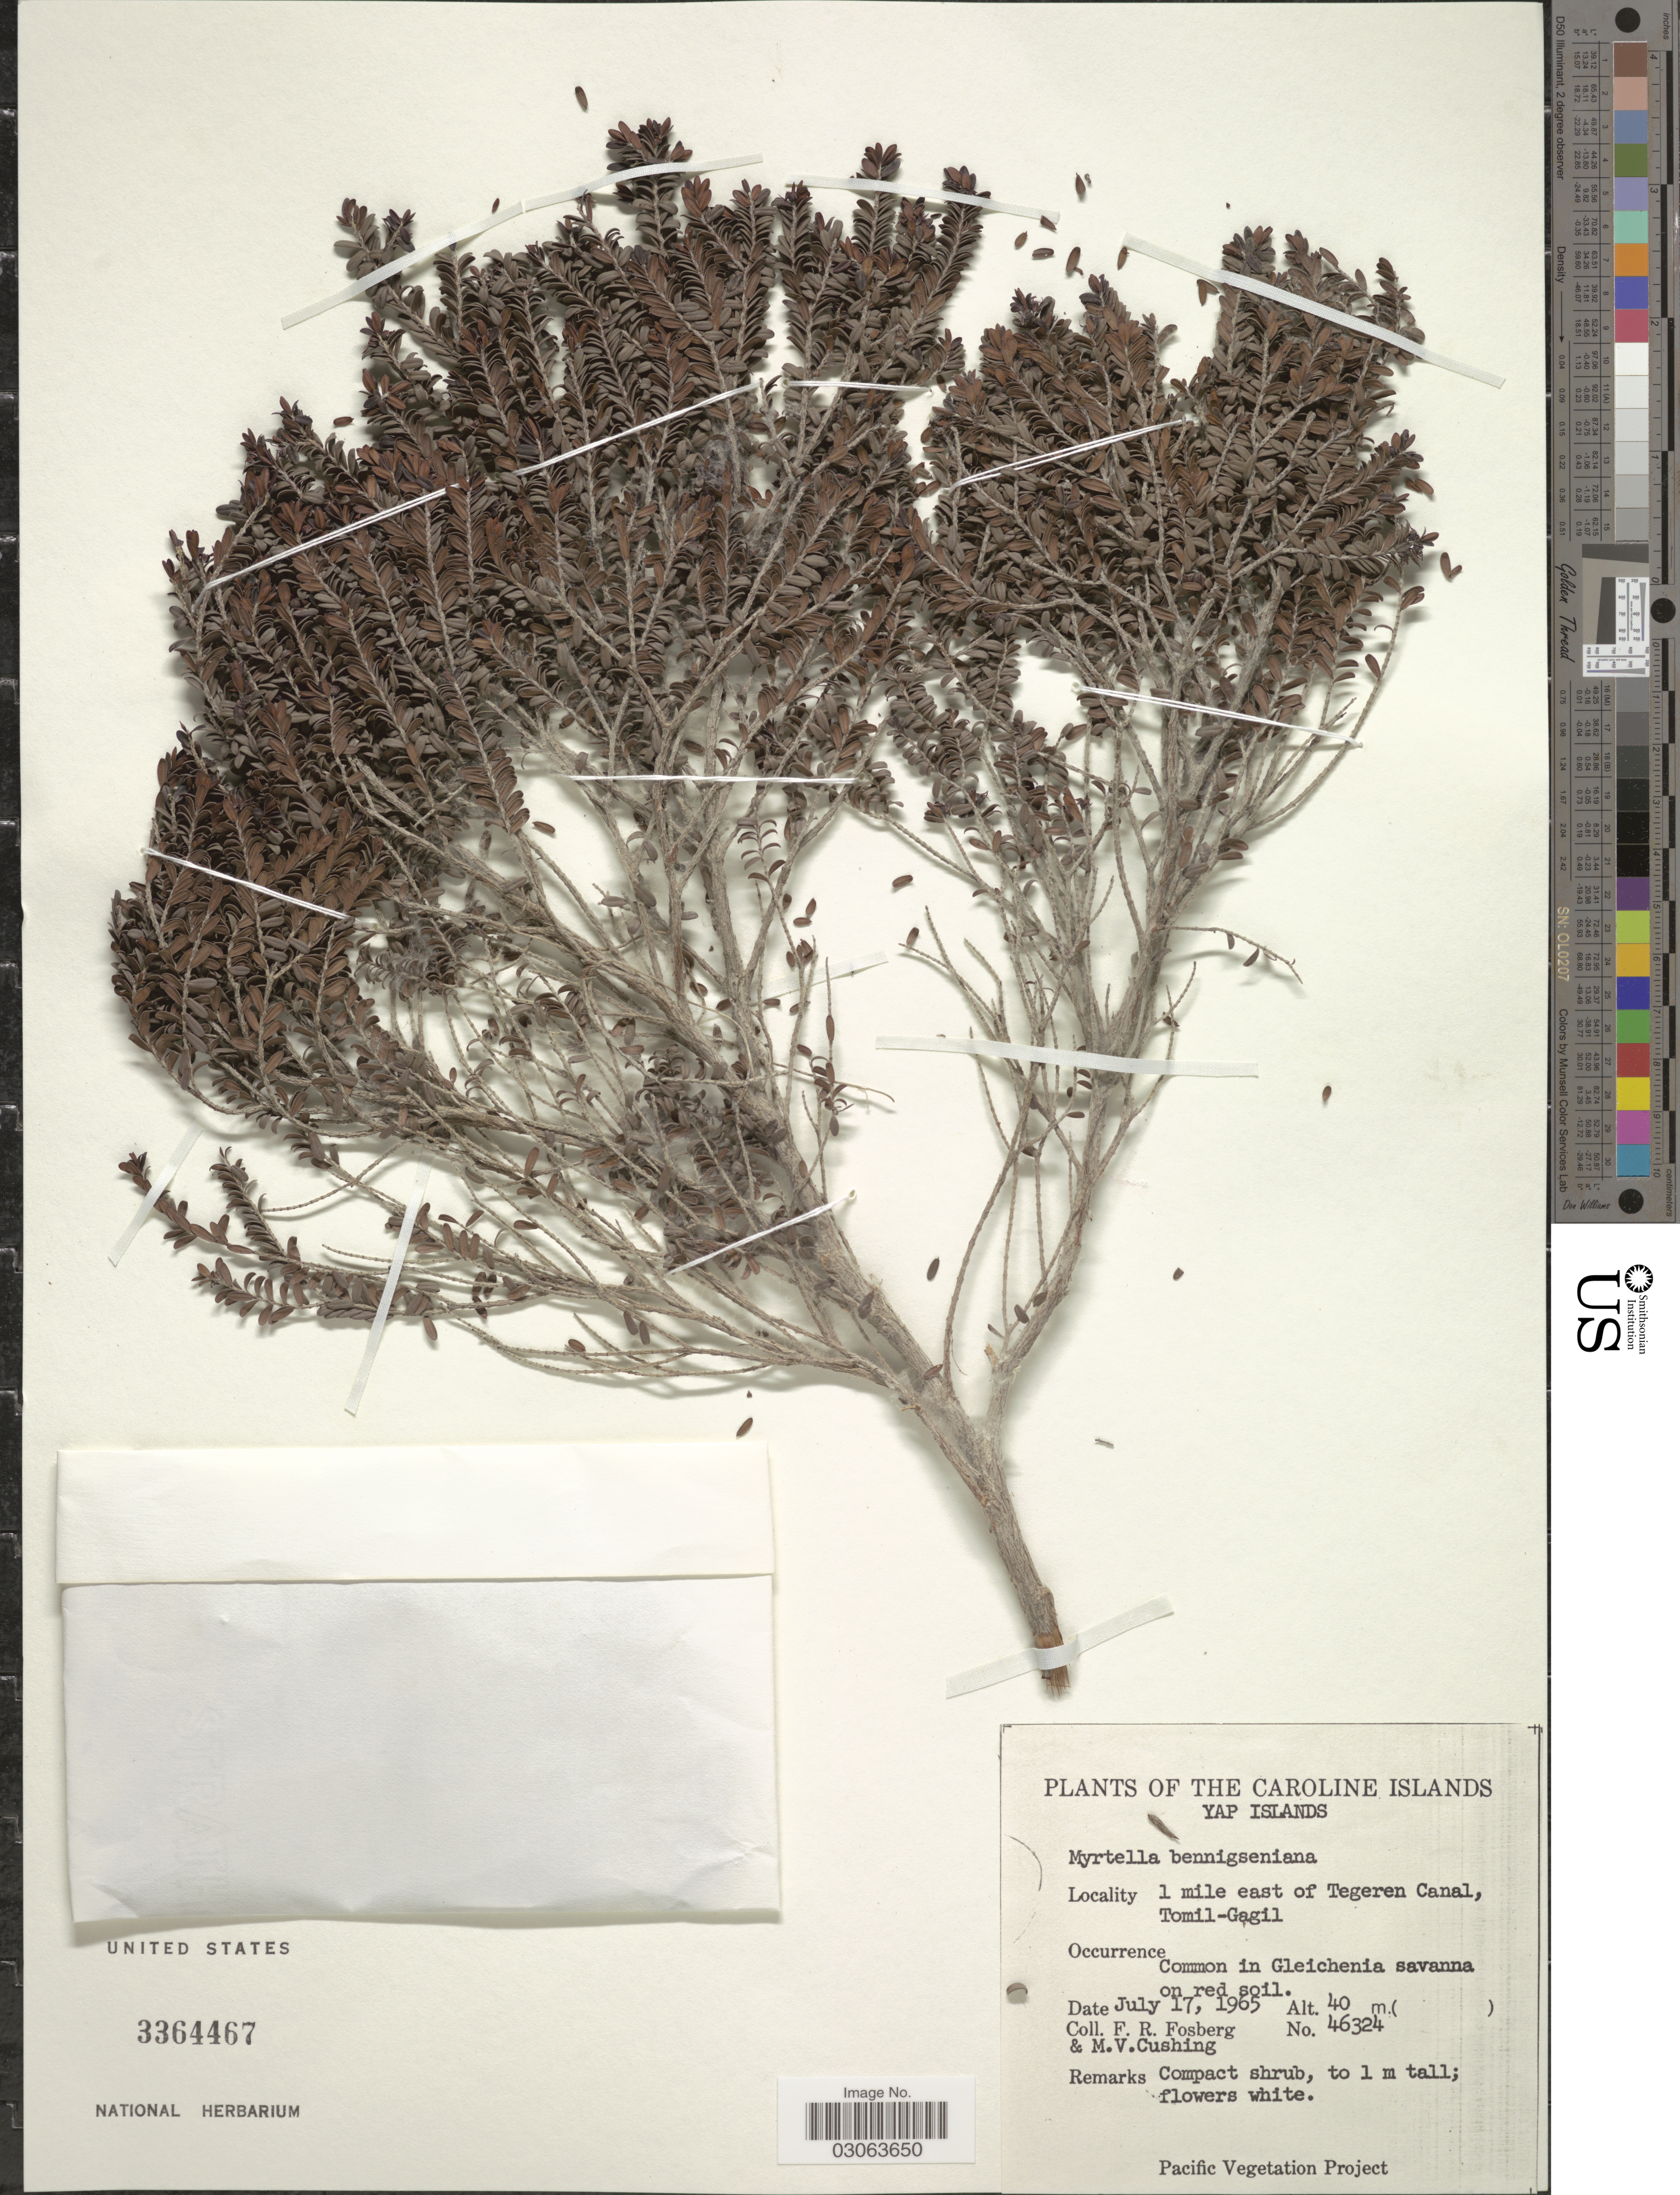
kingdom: Plantae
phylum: Tracheophyta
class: Magnoliopsida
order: Myrtales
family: Myrtaceae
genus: Myrtella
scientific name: Myrtella bennigseniana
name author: (Volkens) Diels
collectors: F. R. Fosberg & M. V. Cushing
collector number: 46324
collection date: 1965-07-17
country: Micronesia, Federated States of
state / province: Yap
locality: The Caroline Islands, Yap Islands, 1 mile east of Tegeren Canal, Tomil-Gagil.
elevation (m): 40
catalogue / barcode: US 3364467